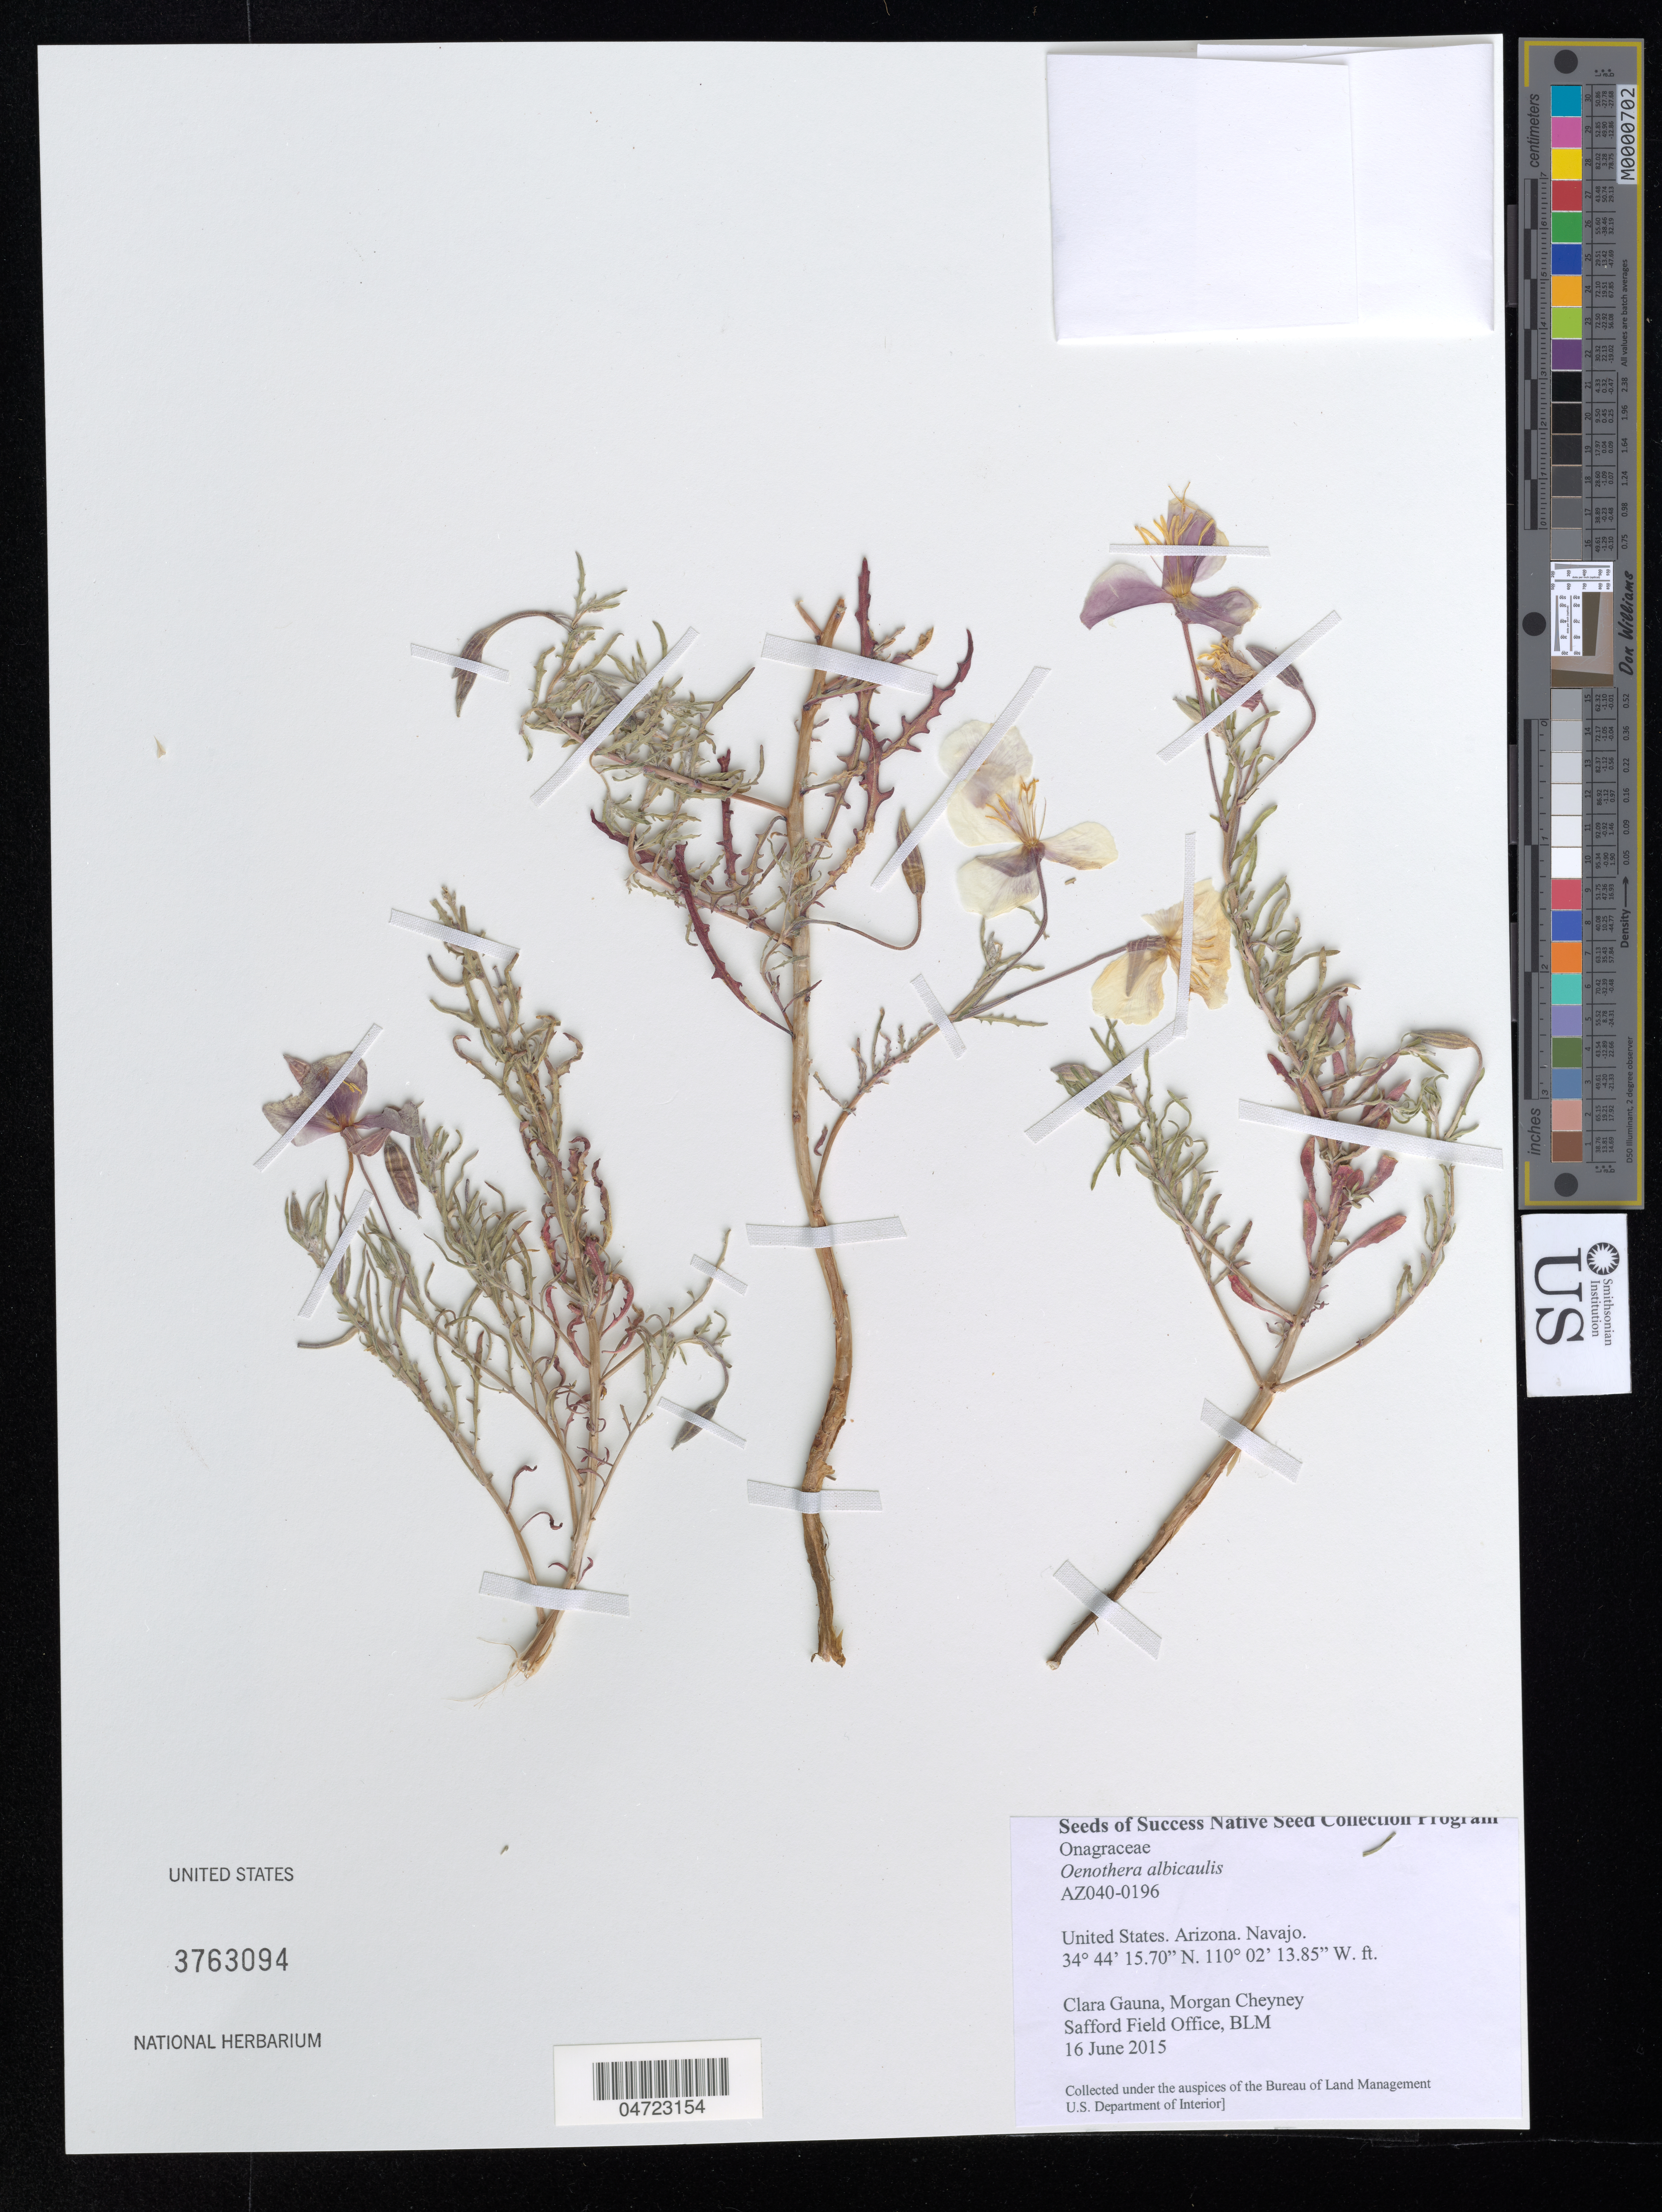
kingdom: Plantae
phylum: Tracheophyta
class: Magnoliopsida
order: Myrtales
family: Onagraceae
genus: Oenothera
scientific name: Oenothera albicaulis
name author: Pursh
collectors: C. Gauna & M. Cheyney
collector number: AZ04-0196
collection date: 2015-06-16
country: United States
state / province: Arizona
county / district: Navajo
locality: Navajo.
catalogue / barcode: US 3763094